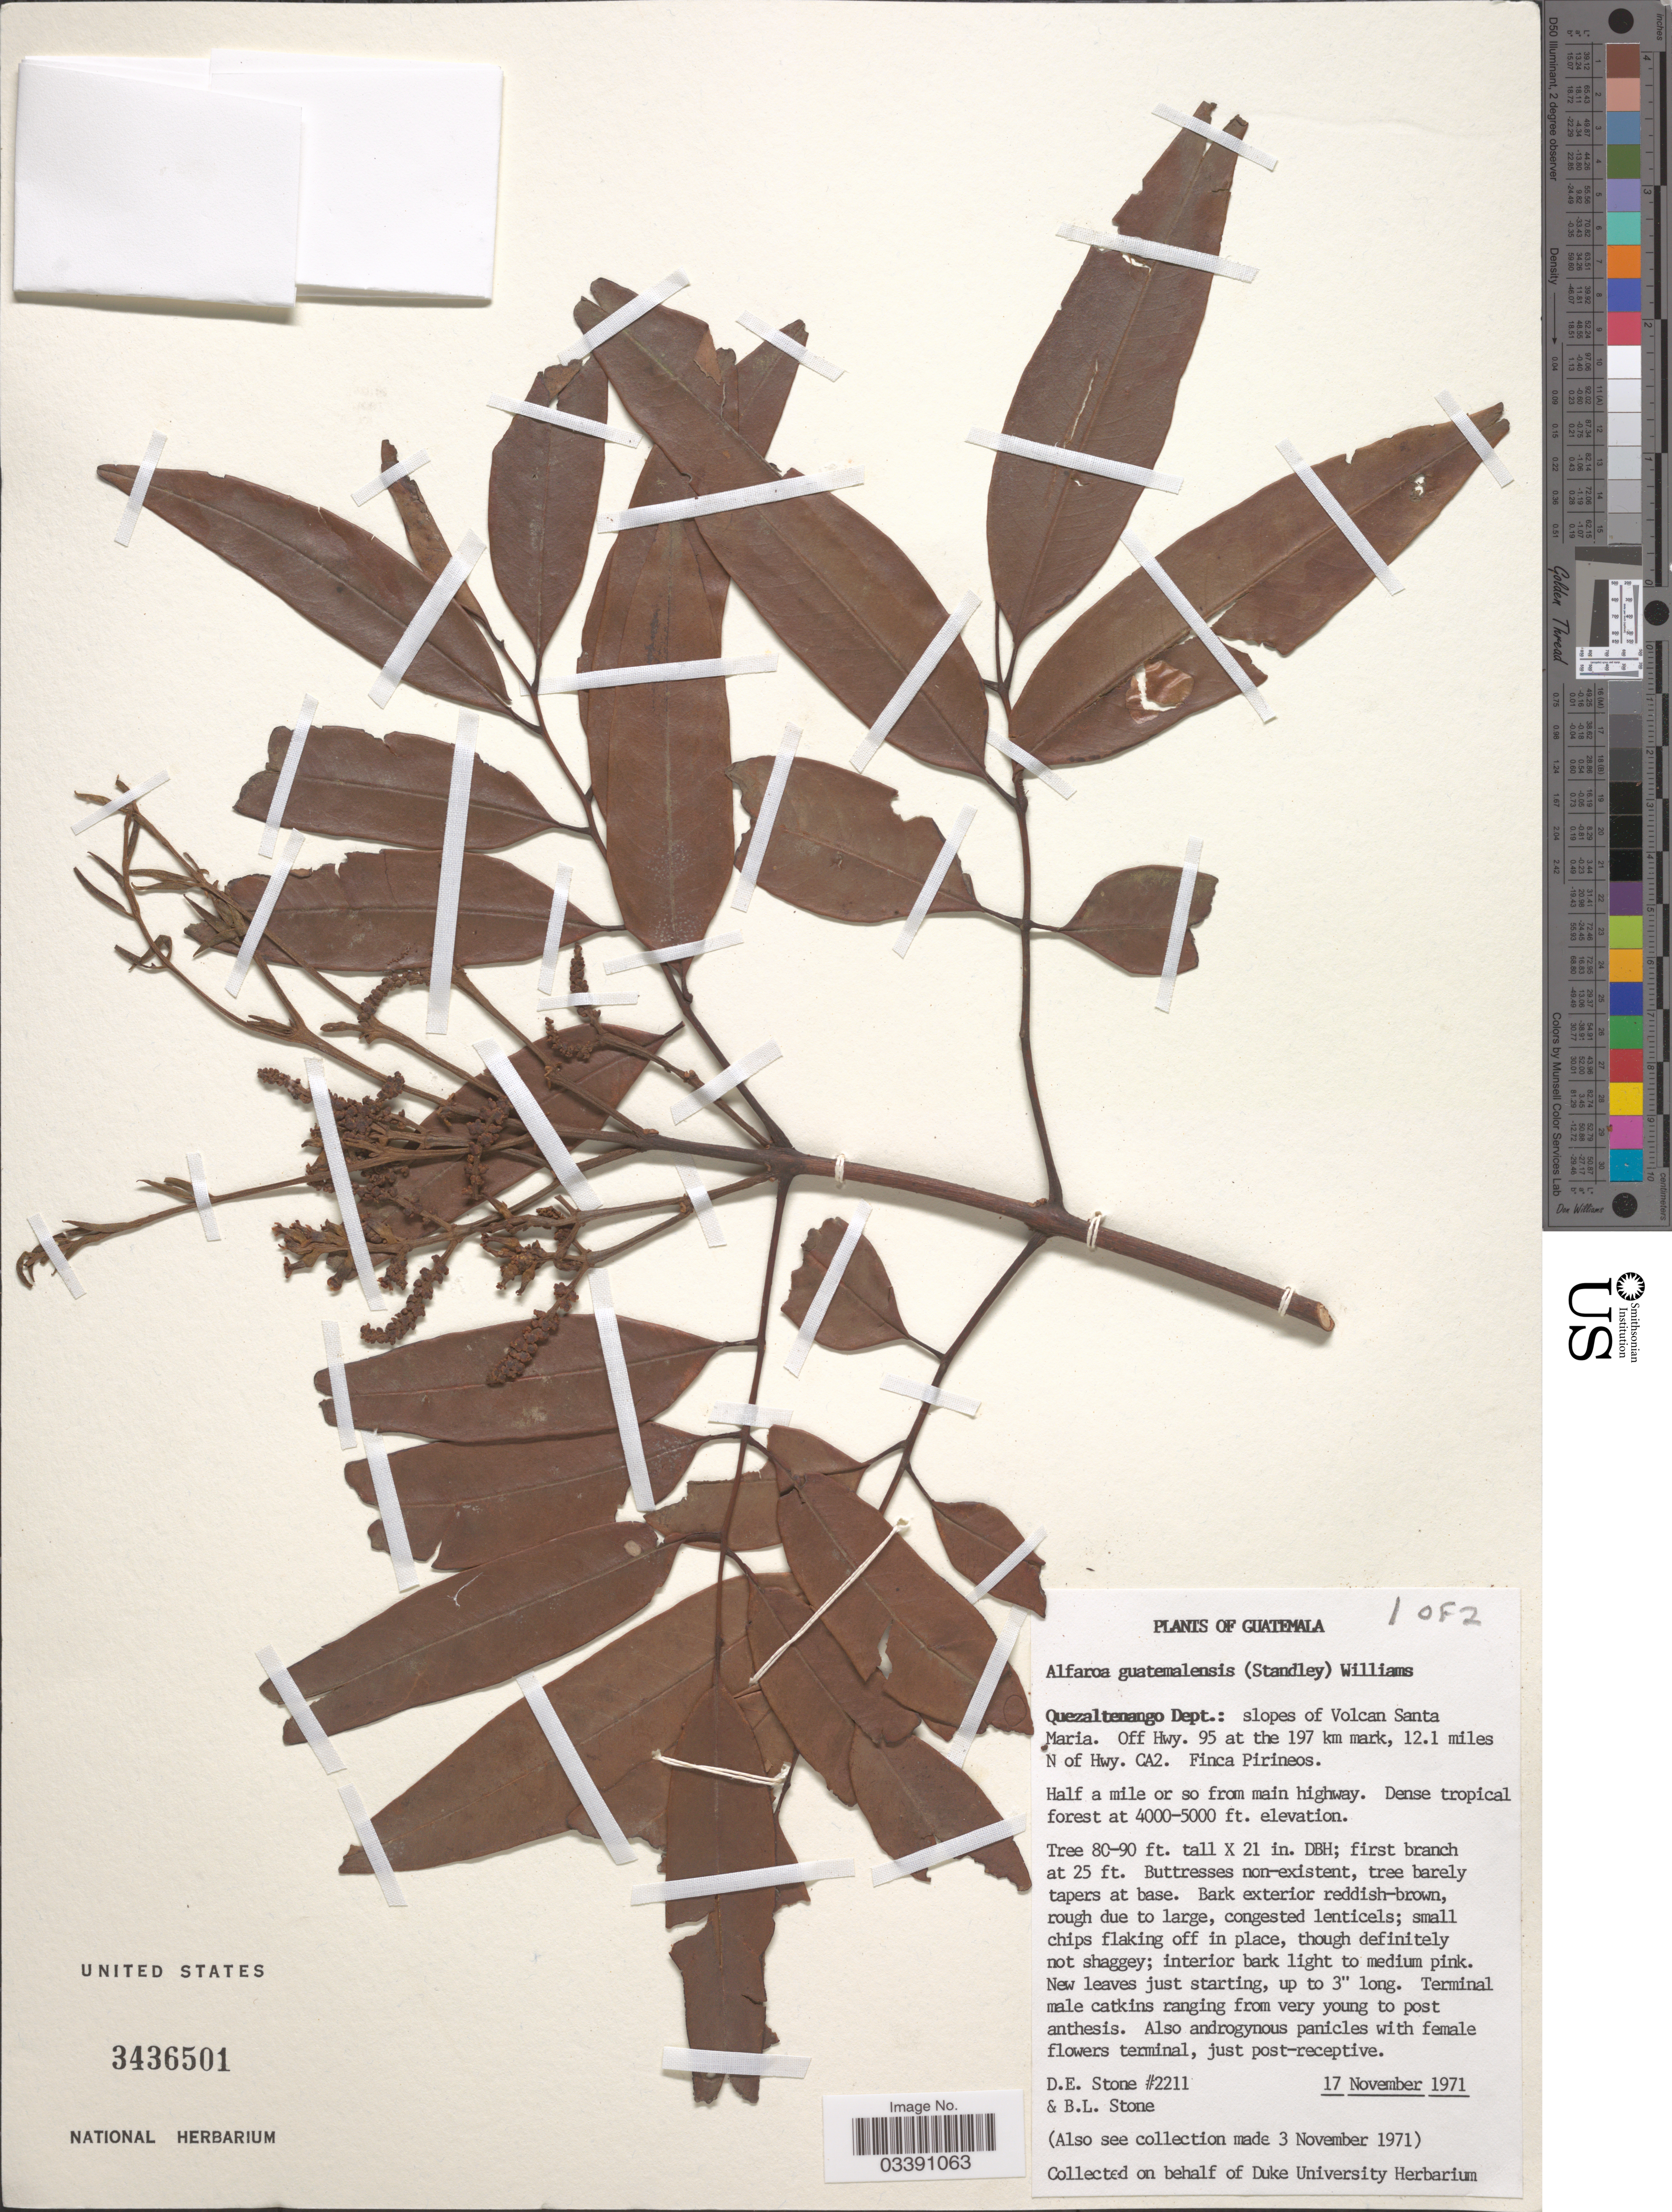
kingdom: Plantae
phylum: Tracheophyta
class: Magnoliopsida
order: Fagales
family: Juglandaceae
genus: Alfaroa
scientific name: Alfaroa guatemalensis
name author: (Standl.) L.O. Williams & Ant. Molina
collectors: D. E. Stone & B. L. Stone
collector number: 2211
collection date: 1971-11-17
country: Guatemala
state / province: Quetzaltenango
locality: Quezaltenango Dept.: Slopes of Volcan Santa Maria. Off Hwy. 95 at the 197 km mark, 12.1 miles N of Hwy. CA2. Finca Pirineos.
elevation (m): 1219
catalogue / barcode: US 3436501